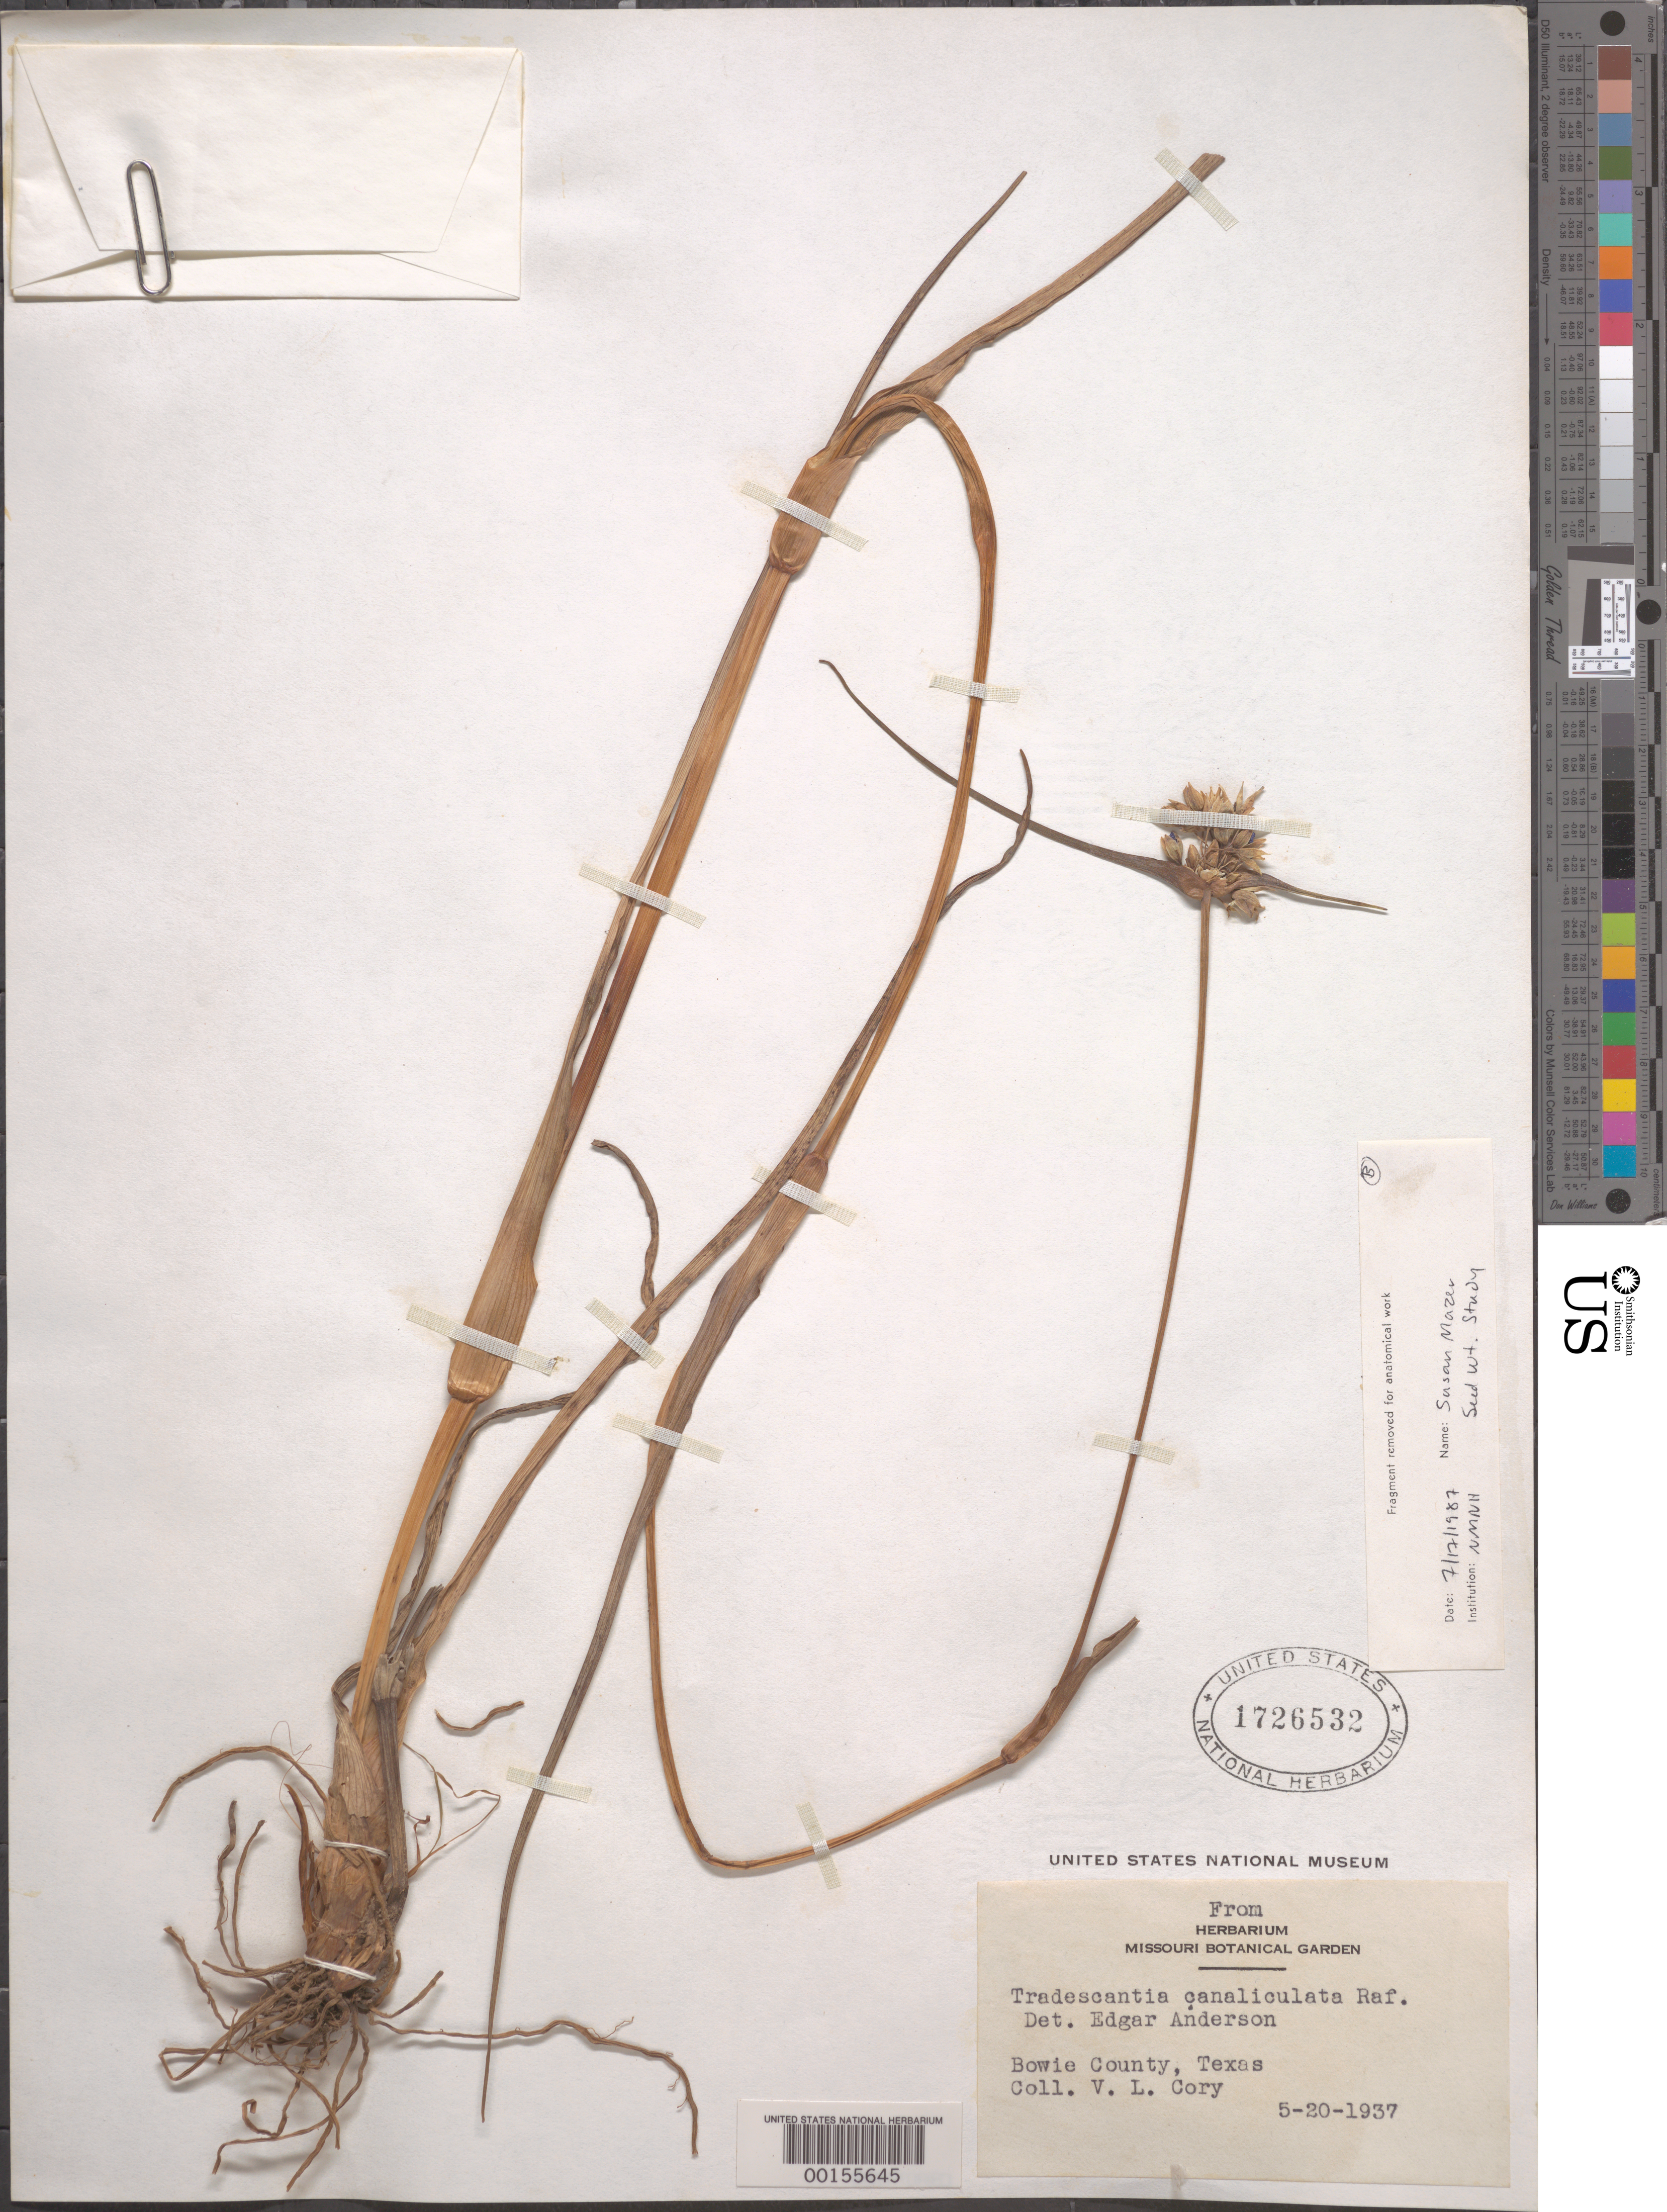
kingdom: Plantae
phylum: Tracheophyta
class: Liliopsida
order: Commelinales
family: Commelinaceae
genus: Tradescantia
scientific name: Tradescantia ohiensis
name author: Raf.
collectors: V. Cory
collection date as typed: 20 May 1937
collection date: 1937-05-20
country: United States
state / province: Texas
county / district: Bowie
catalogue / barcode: US 1726532